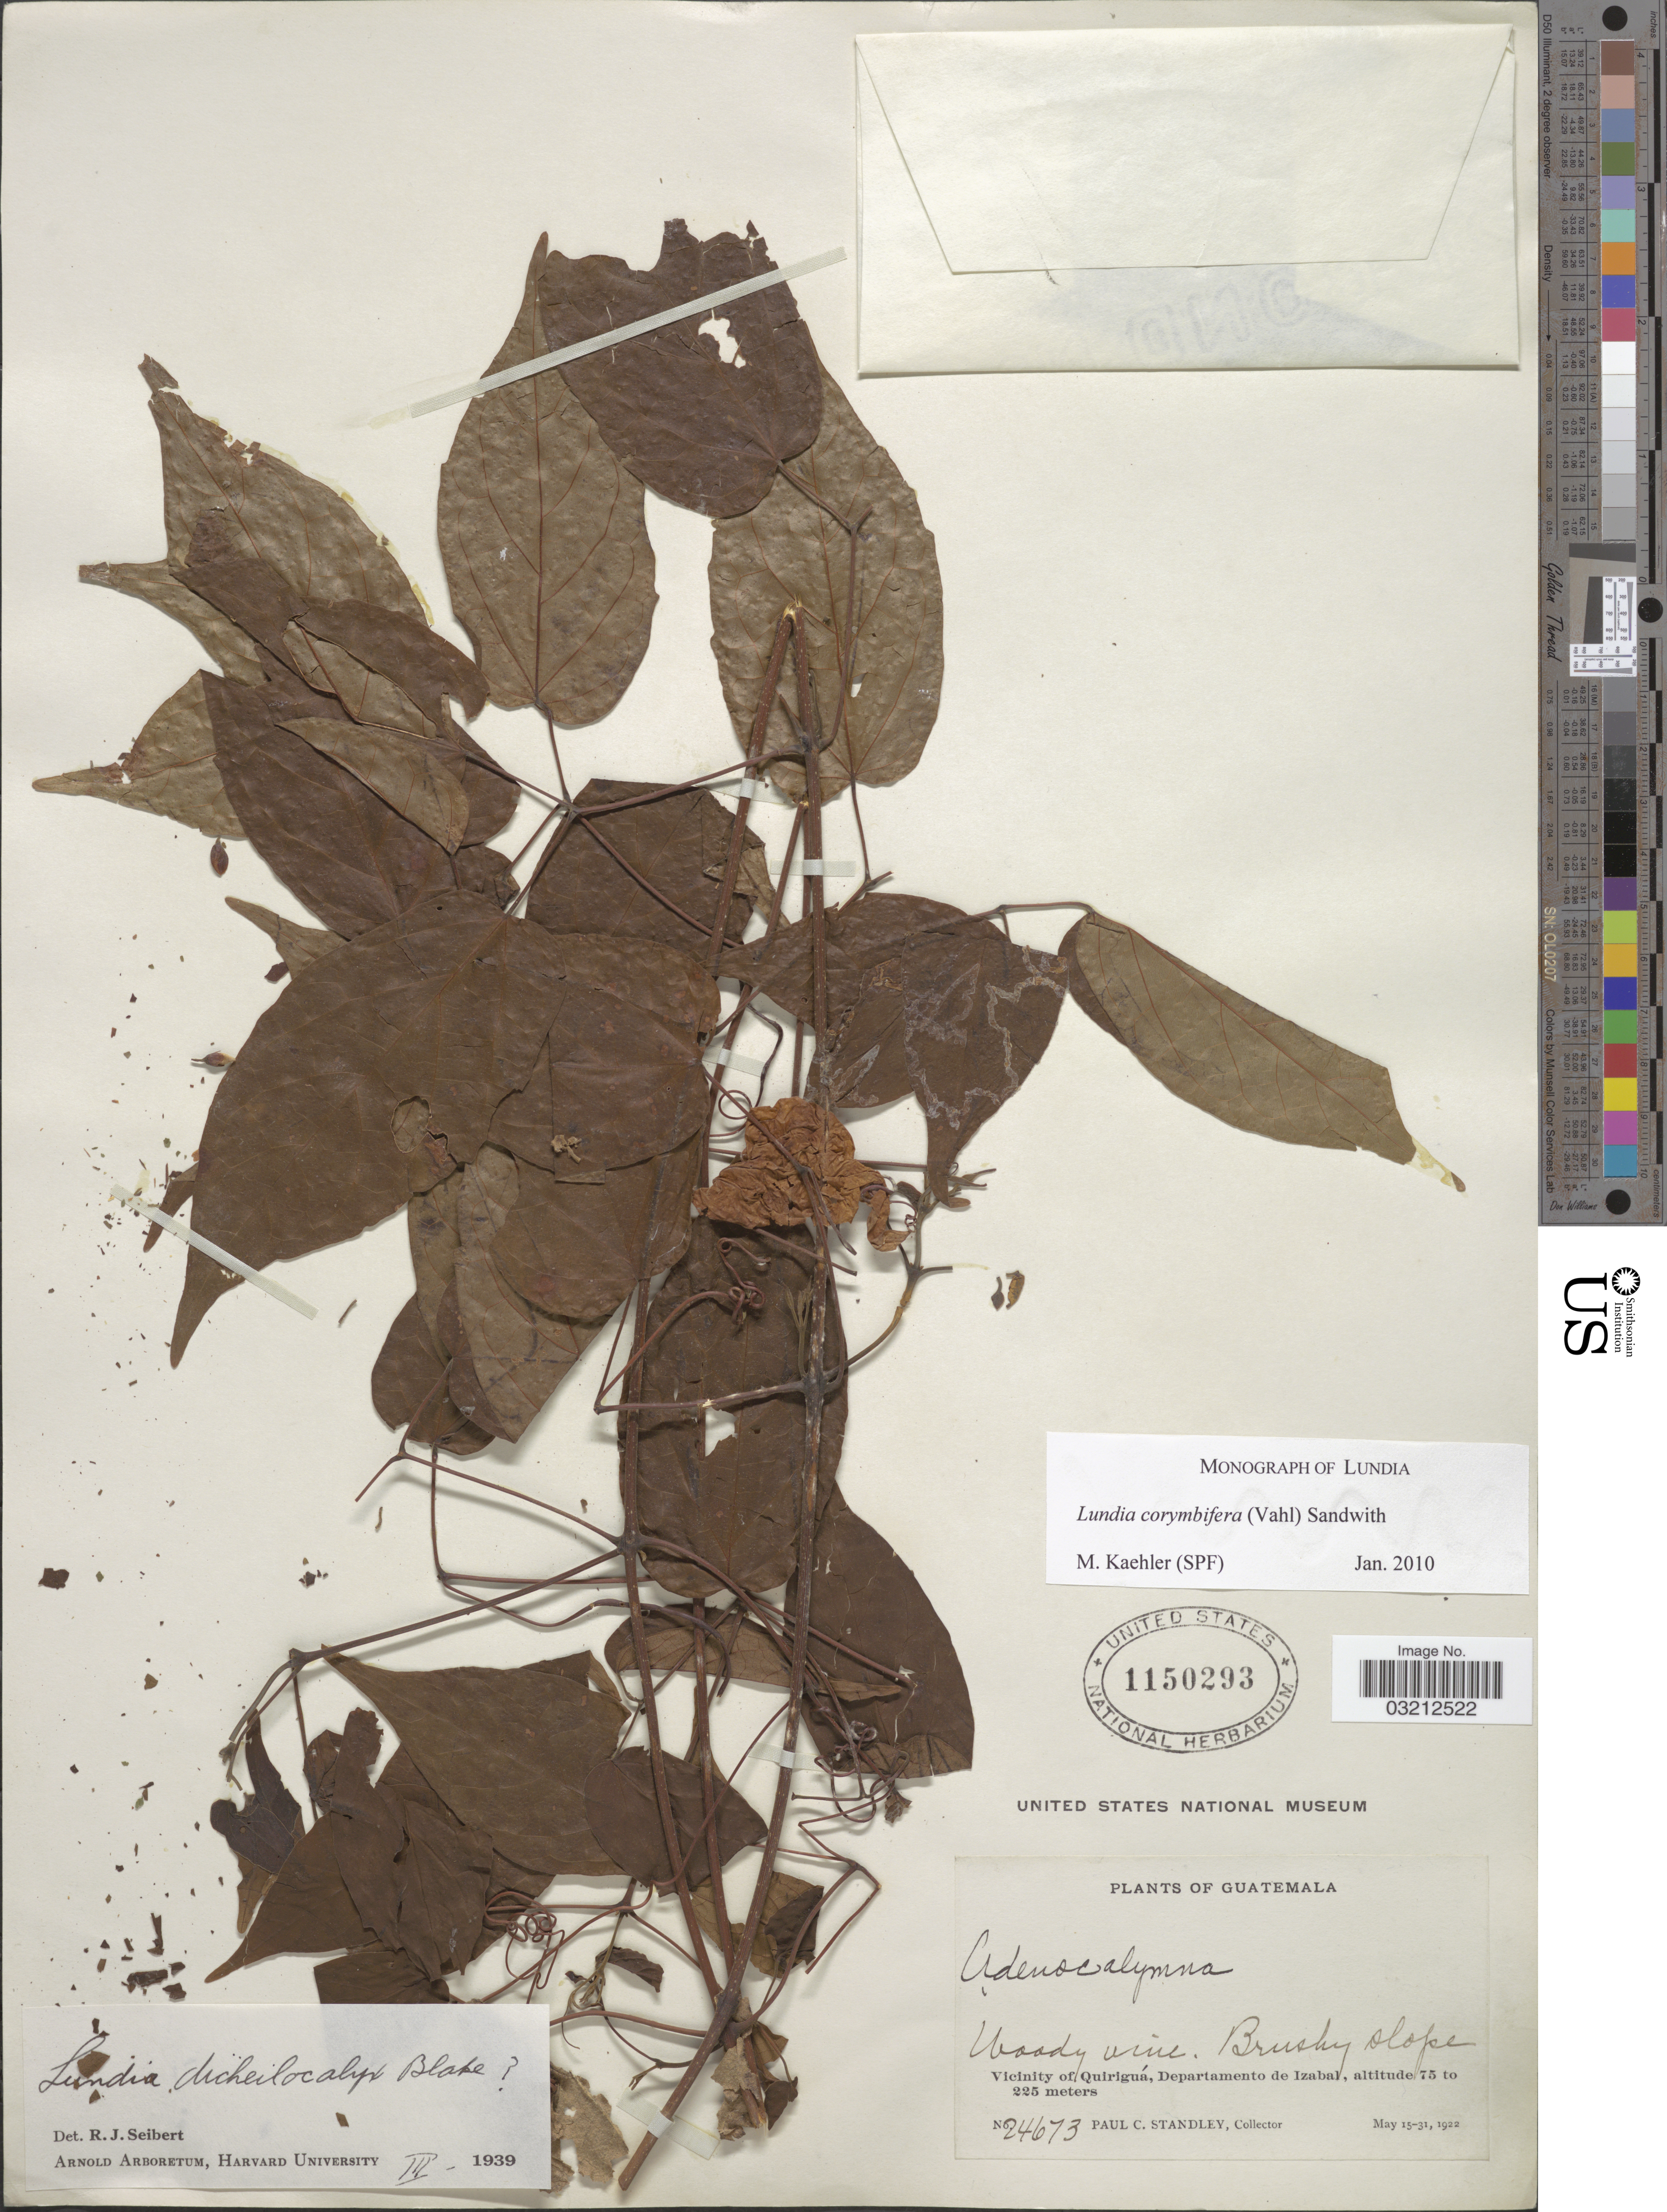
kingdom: Plantae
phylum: Tracheophyta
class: Magnoliopsida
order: Lamiales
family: Bignoniaceae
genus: Lundia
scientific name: Lundia corymbifera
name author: (Vahl) Sandwith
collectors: P. C. Standley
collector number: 24673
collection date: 1922-05-15/1922-05-31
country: Guatemala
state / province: Izabal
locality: Vicinity of Quiriguá, Departamento de Izabal.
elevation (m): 75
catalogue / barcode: US 1150293